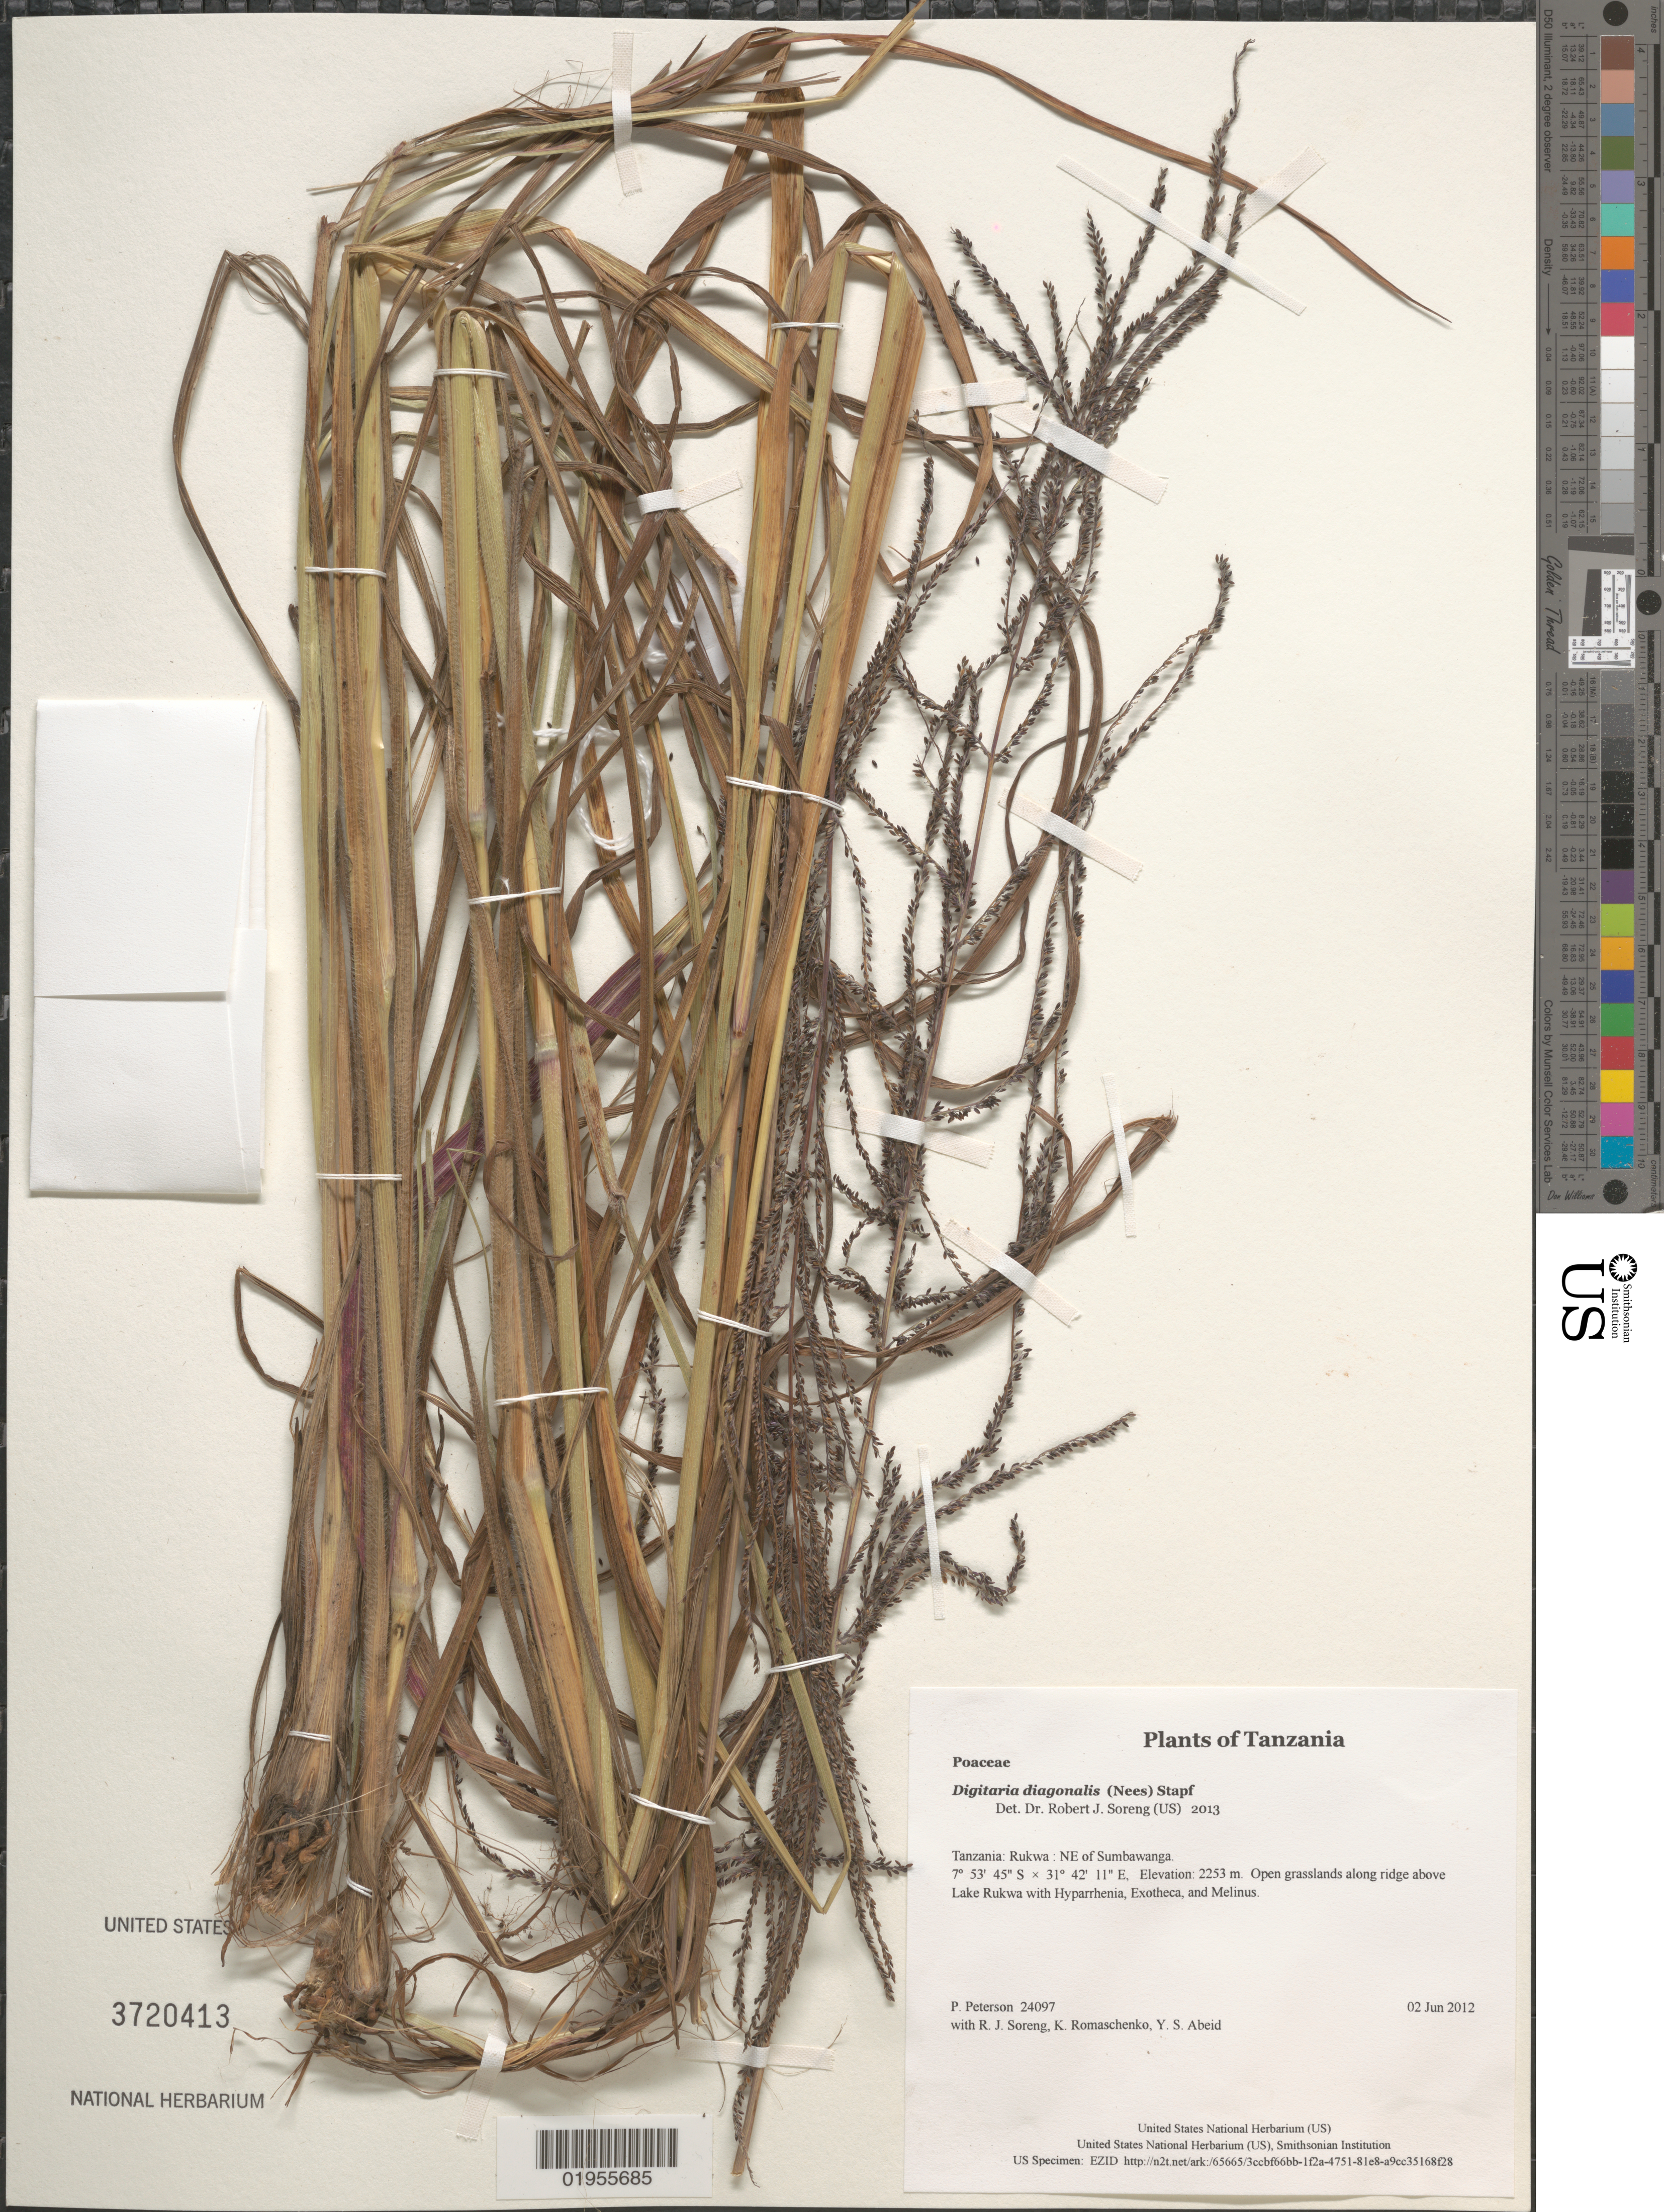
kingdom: Plantae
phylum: Tracheophyta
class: Liliopsida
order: Poales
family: Poaceae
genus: Digitaria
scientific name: Digitaria diagonalis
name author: (Nees) Stapf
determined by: Soreng, Robert J., Research Associate (BOT), Smithsonian Institution - National Museum of Natural History (UNITED STATES)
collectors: P. M. Peterson, R. J. Soreng, K. Romaschenko & Y. Abeid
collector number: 24097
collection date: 2012-06-02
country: Tanzania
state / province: Rukwa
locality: NE of Sumbawanga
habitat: Open grasslands along ridge above Lake Rukwa with Hyparrhenia, Exotheca, and Melinus.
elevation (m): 2253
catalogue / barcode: US 3720413